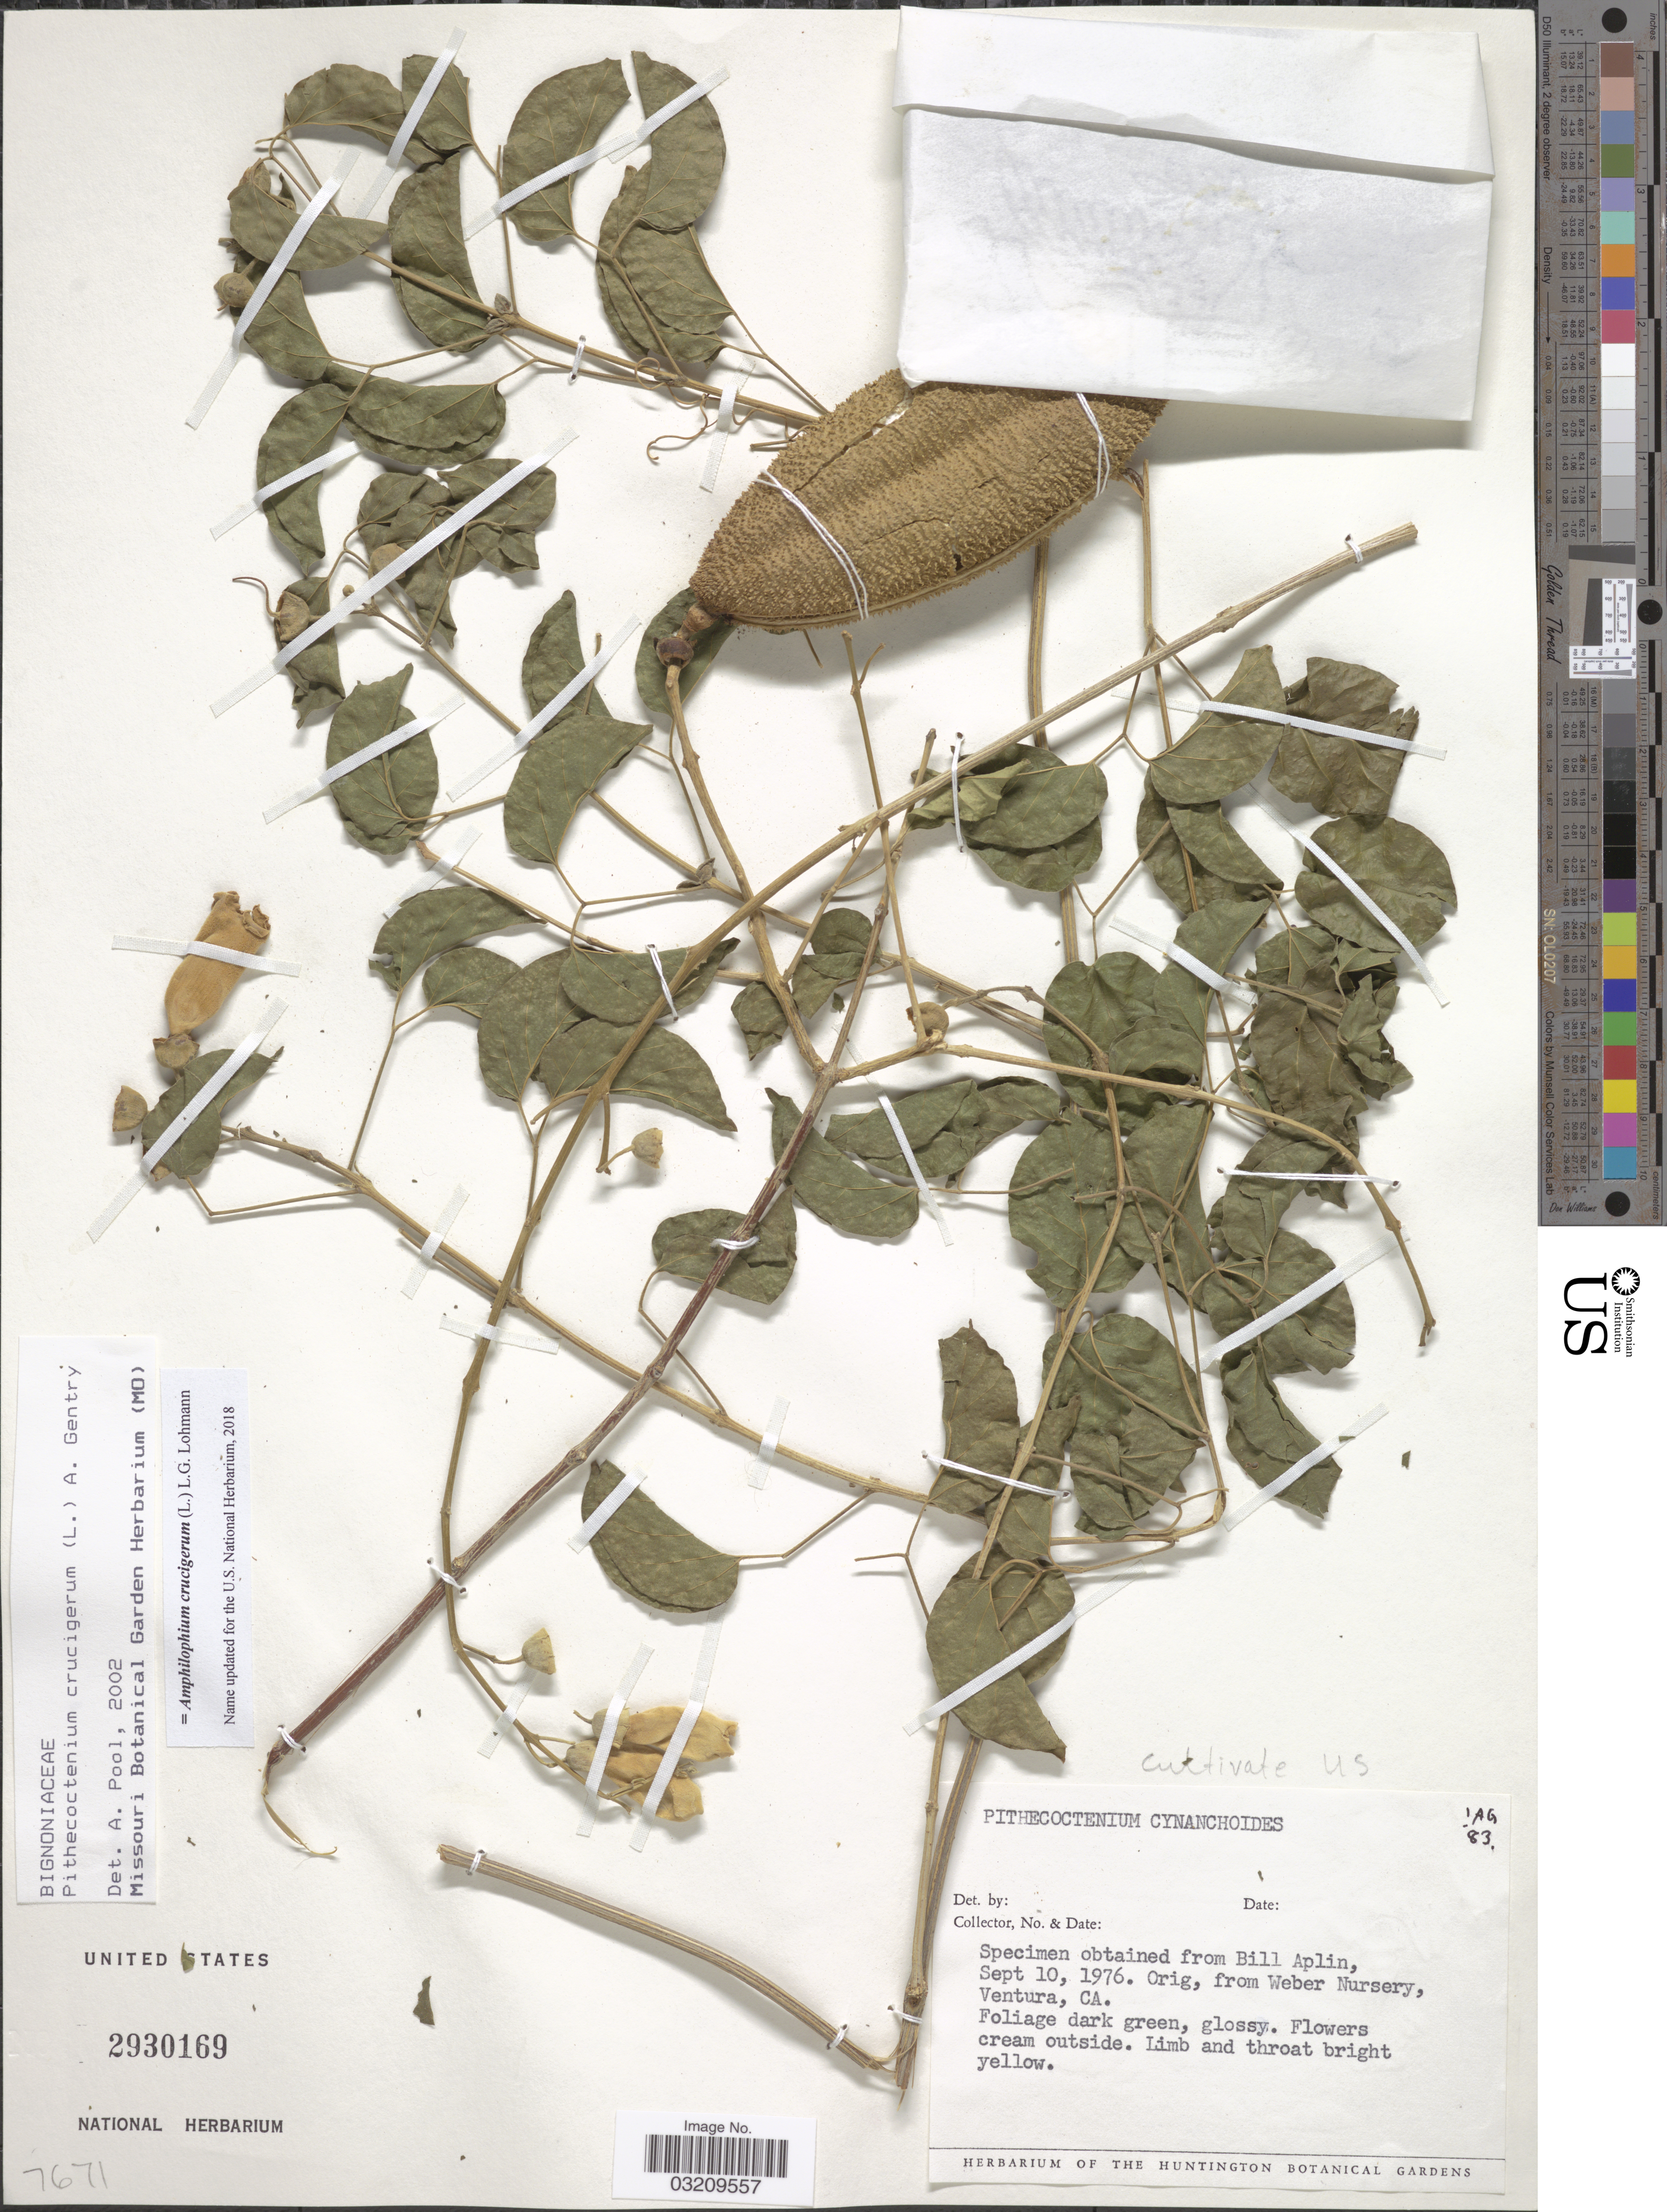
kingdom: Plantae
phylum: Tracheophyta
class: Magnoliopsida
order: Lamiales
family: Bignoniaceae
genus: Amphilophium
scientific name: Amphilophium crucigerum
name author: (L.) L.G. Lohmann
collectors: ex herb. Huntington Bot. Gard.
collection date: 1976-09-10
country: United States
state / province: California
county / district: Ventura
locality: from Weber Nursery, Ventura, CA.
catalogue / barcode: US 2930169